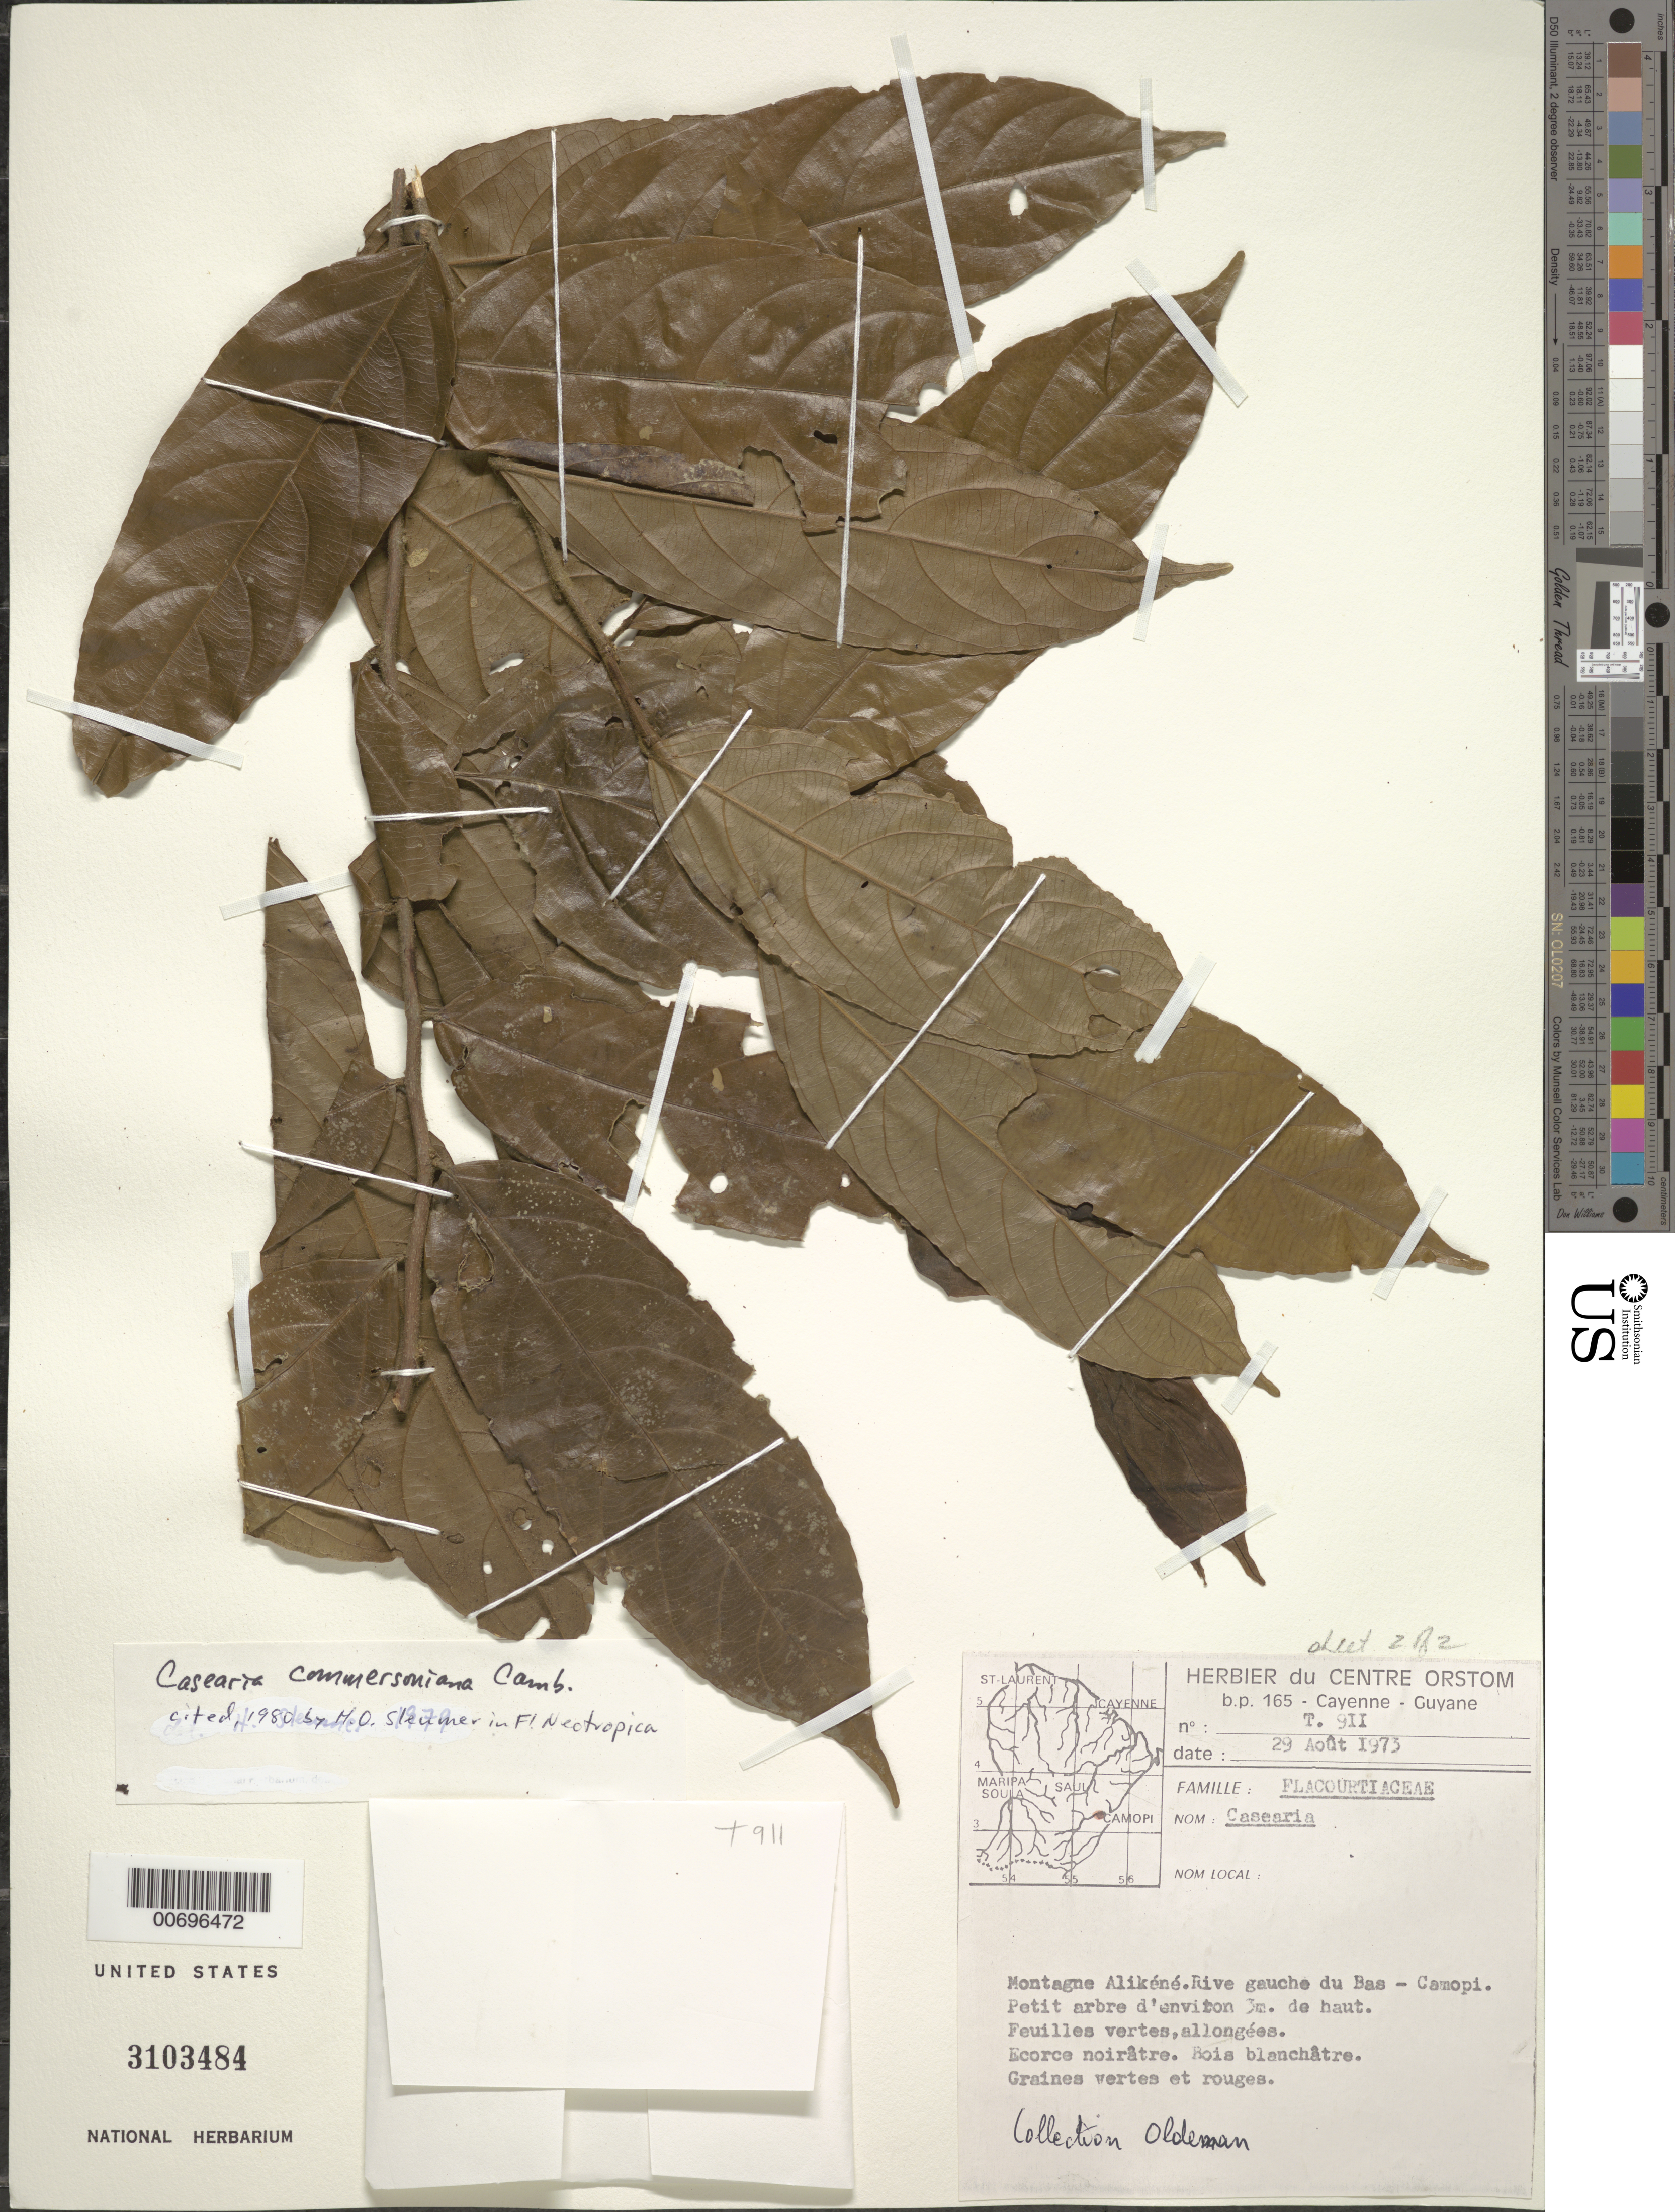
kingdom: Plantae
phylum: Tracheophyta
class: Magnoliopsida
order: Malpighiales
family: Salicaceae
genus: Piparea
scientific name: Piparea dentata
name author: Aubl.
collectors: -- Oldeman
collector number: T.911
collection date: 1973-08-29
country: Guyana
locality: Montagne Alikéné. Rive gauche du Bas - Camopi.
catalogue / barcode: US 3103484